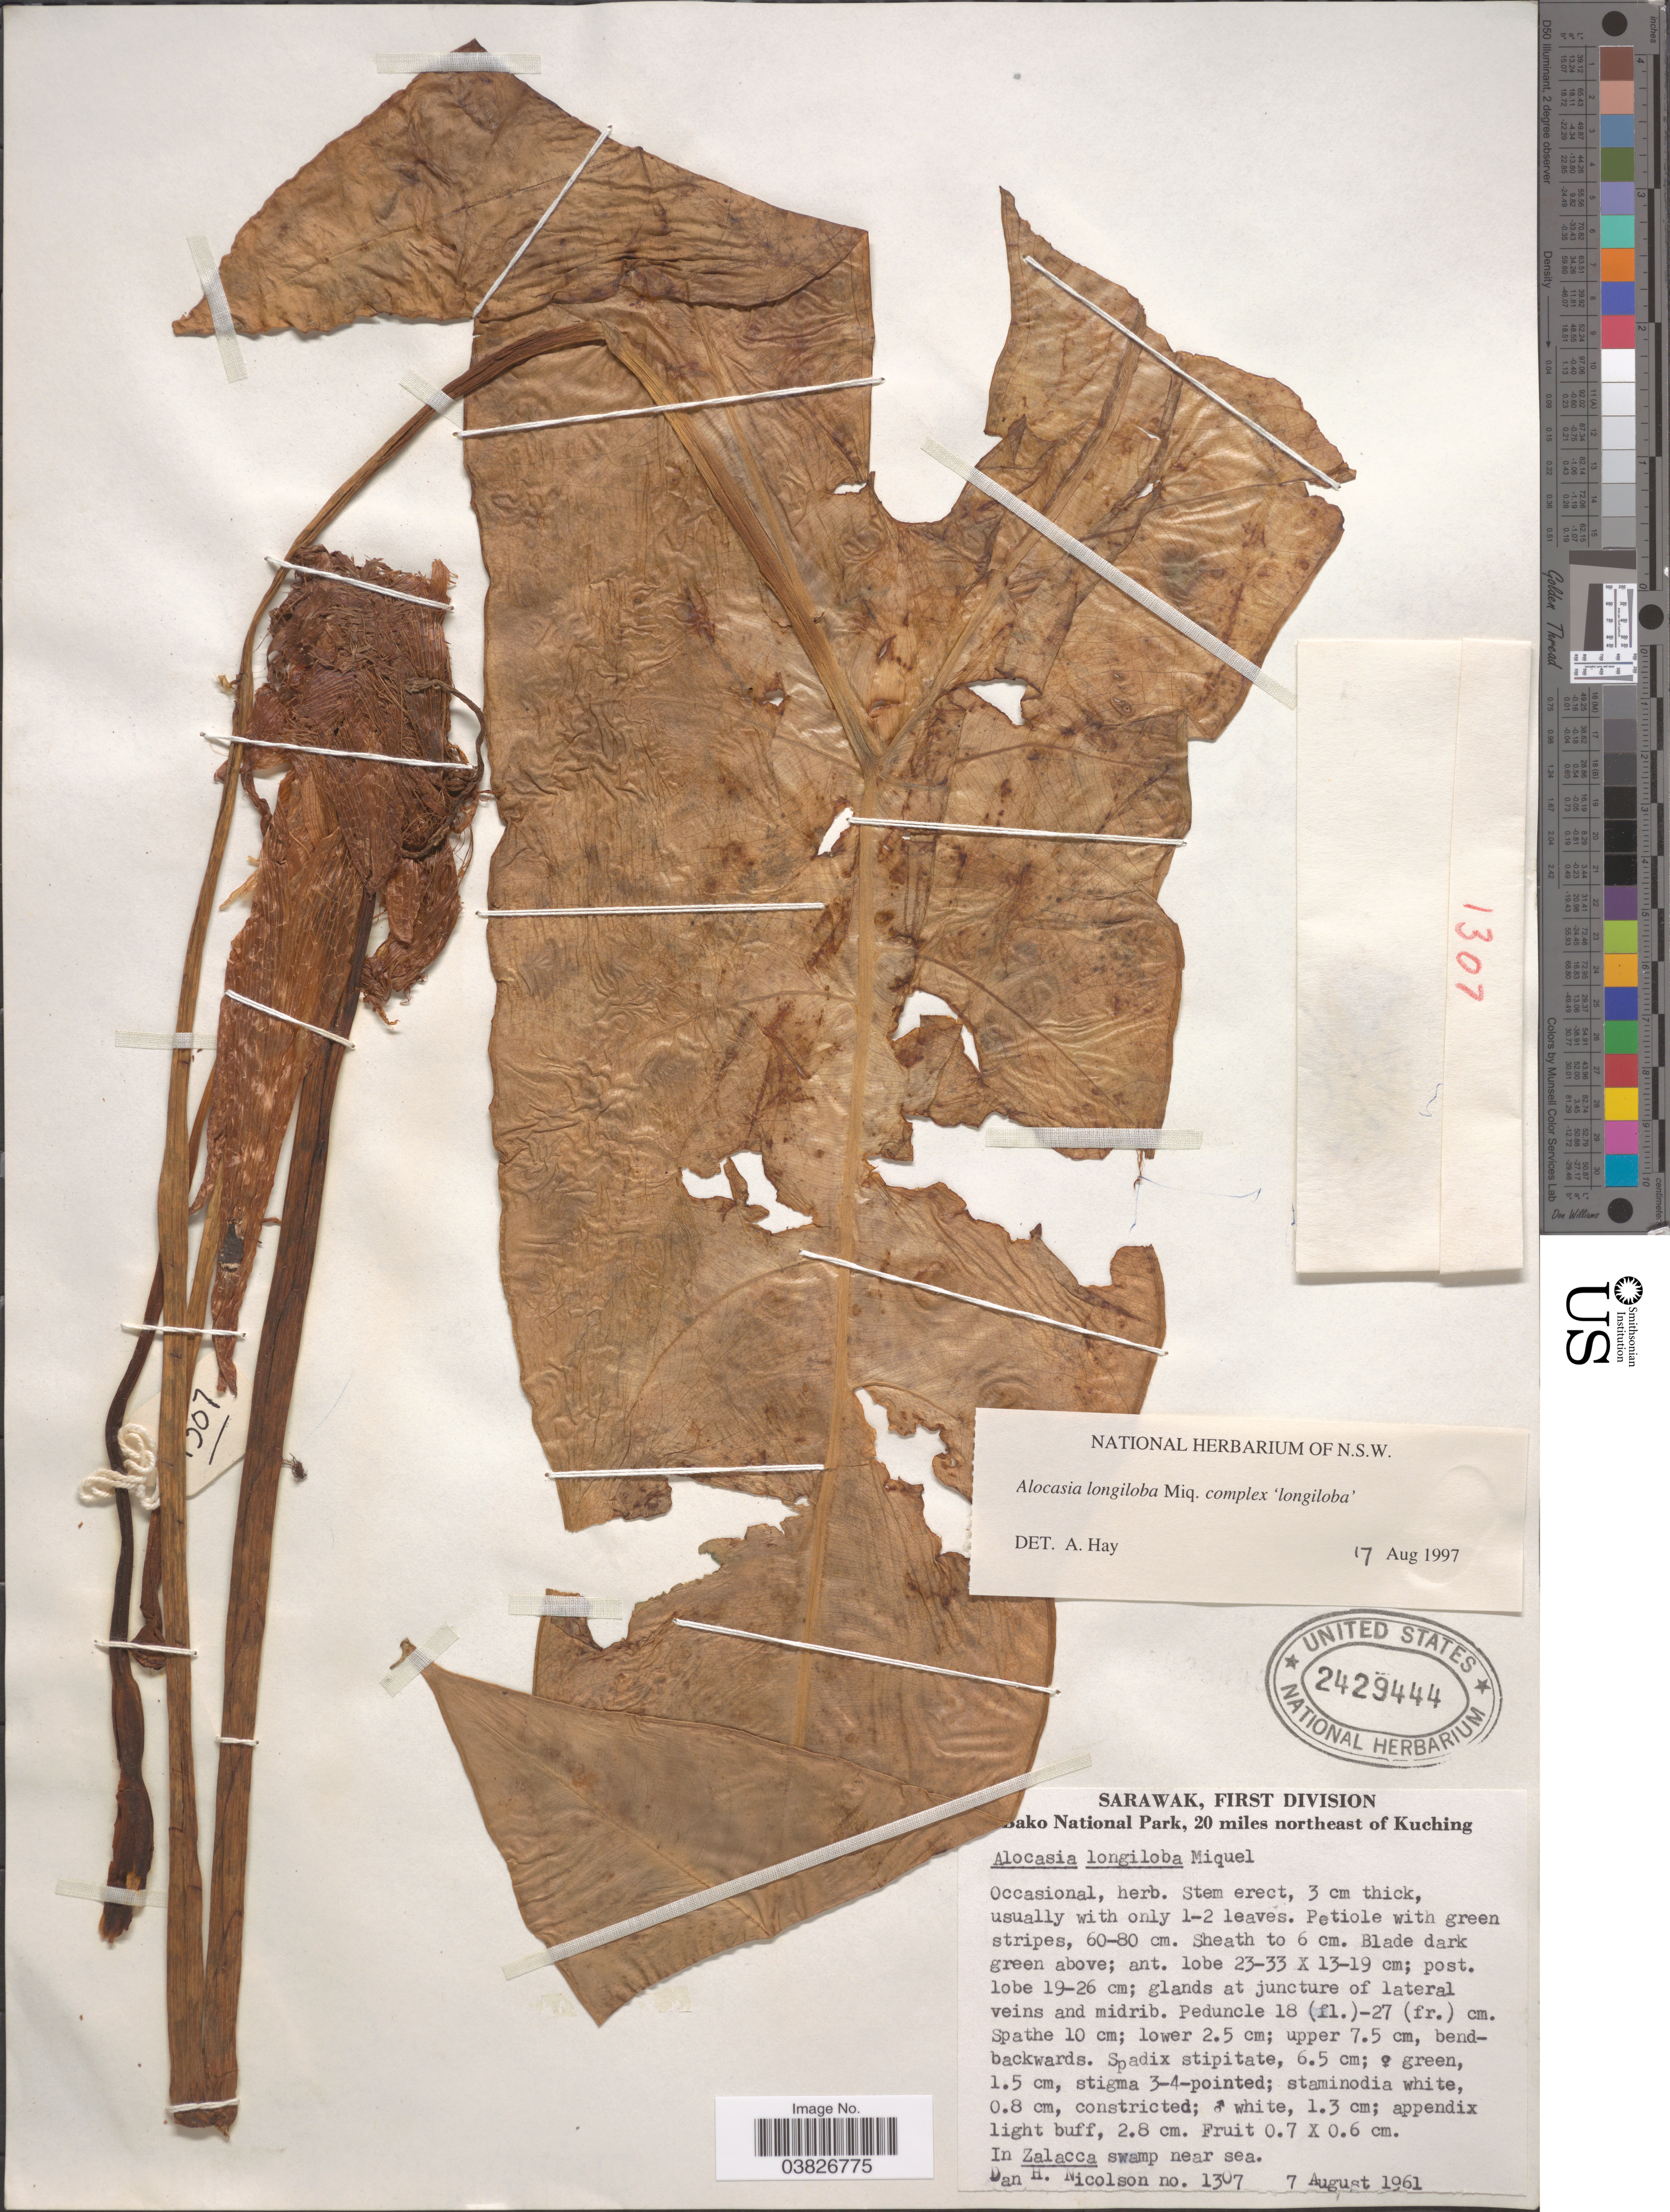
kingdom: Plantae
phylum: Tracheophyta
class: Liliopsida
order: Alismatales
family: Araceae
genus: Alocasia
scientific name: Alocasia longiloba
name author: Miq.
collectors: D. H. Nicolson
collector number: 1307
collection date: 1961-08-07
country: Malaysia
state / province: Sarawak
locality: First Division. [illegible text]ako National Park, 20 miles northeast of Kuching. In Zalacca swamp near sea.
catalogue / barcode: US 2429444